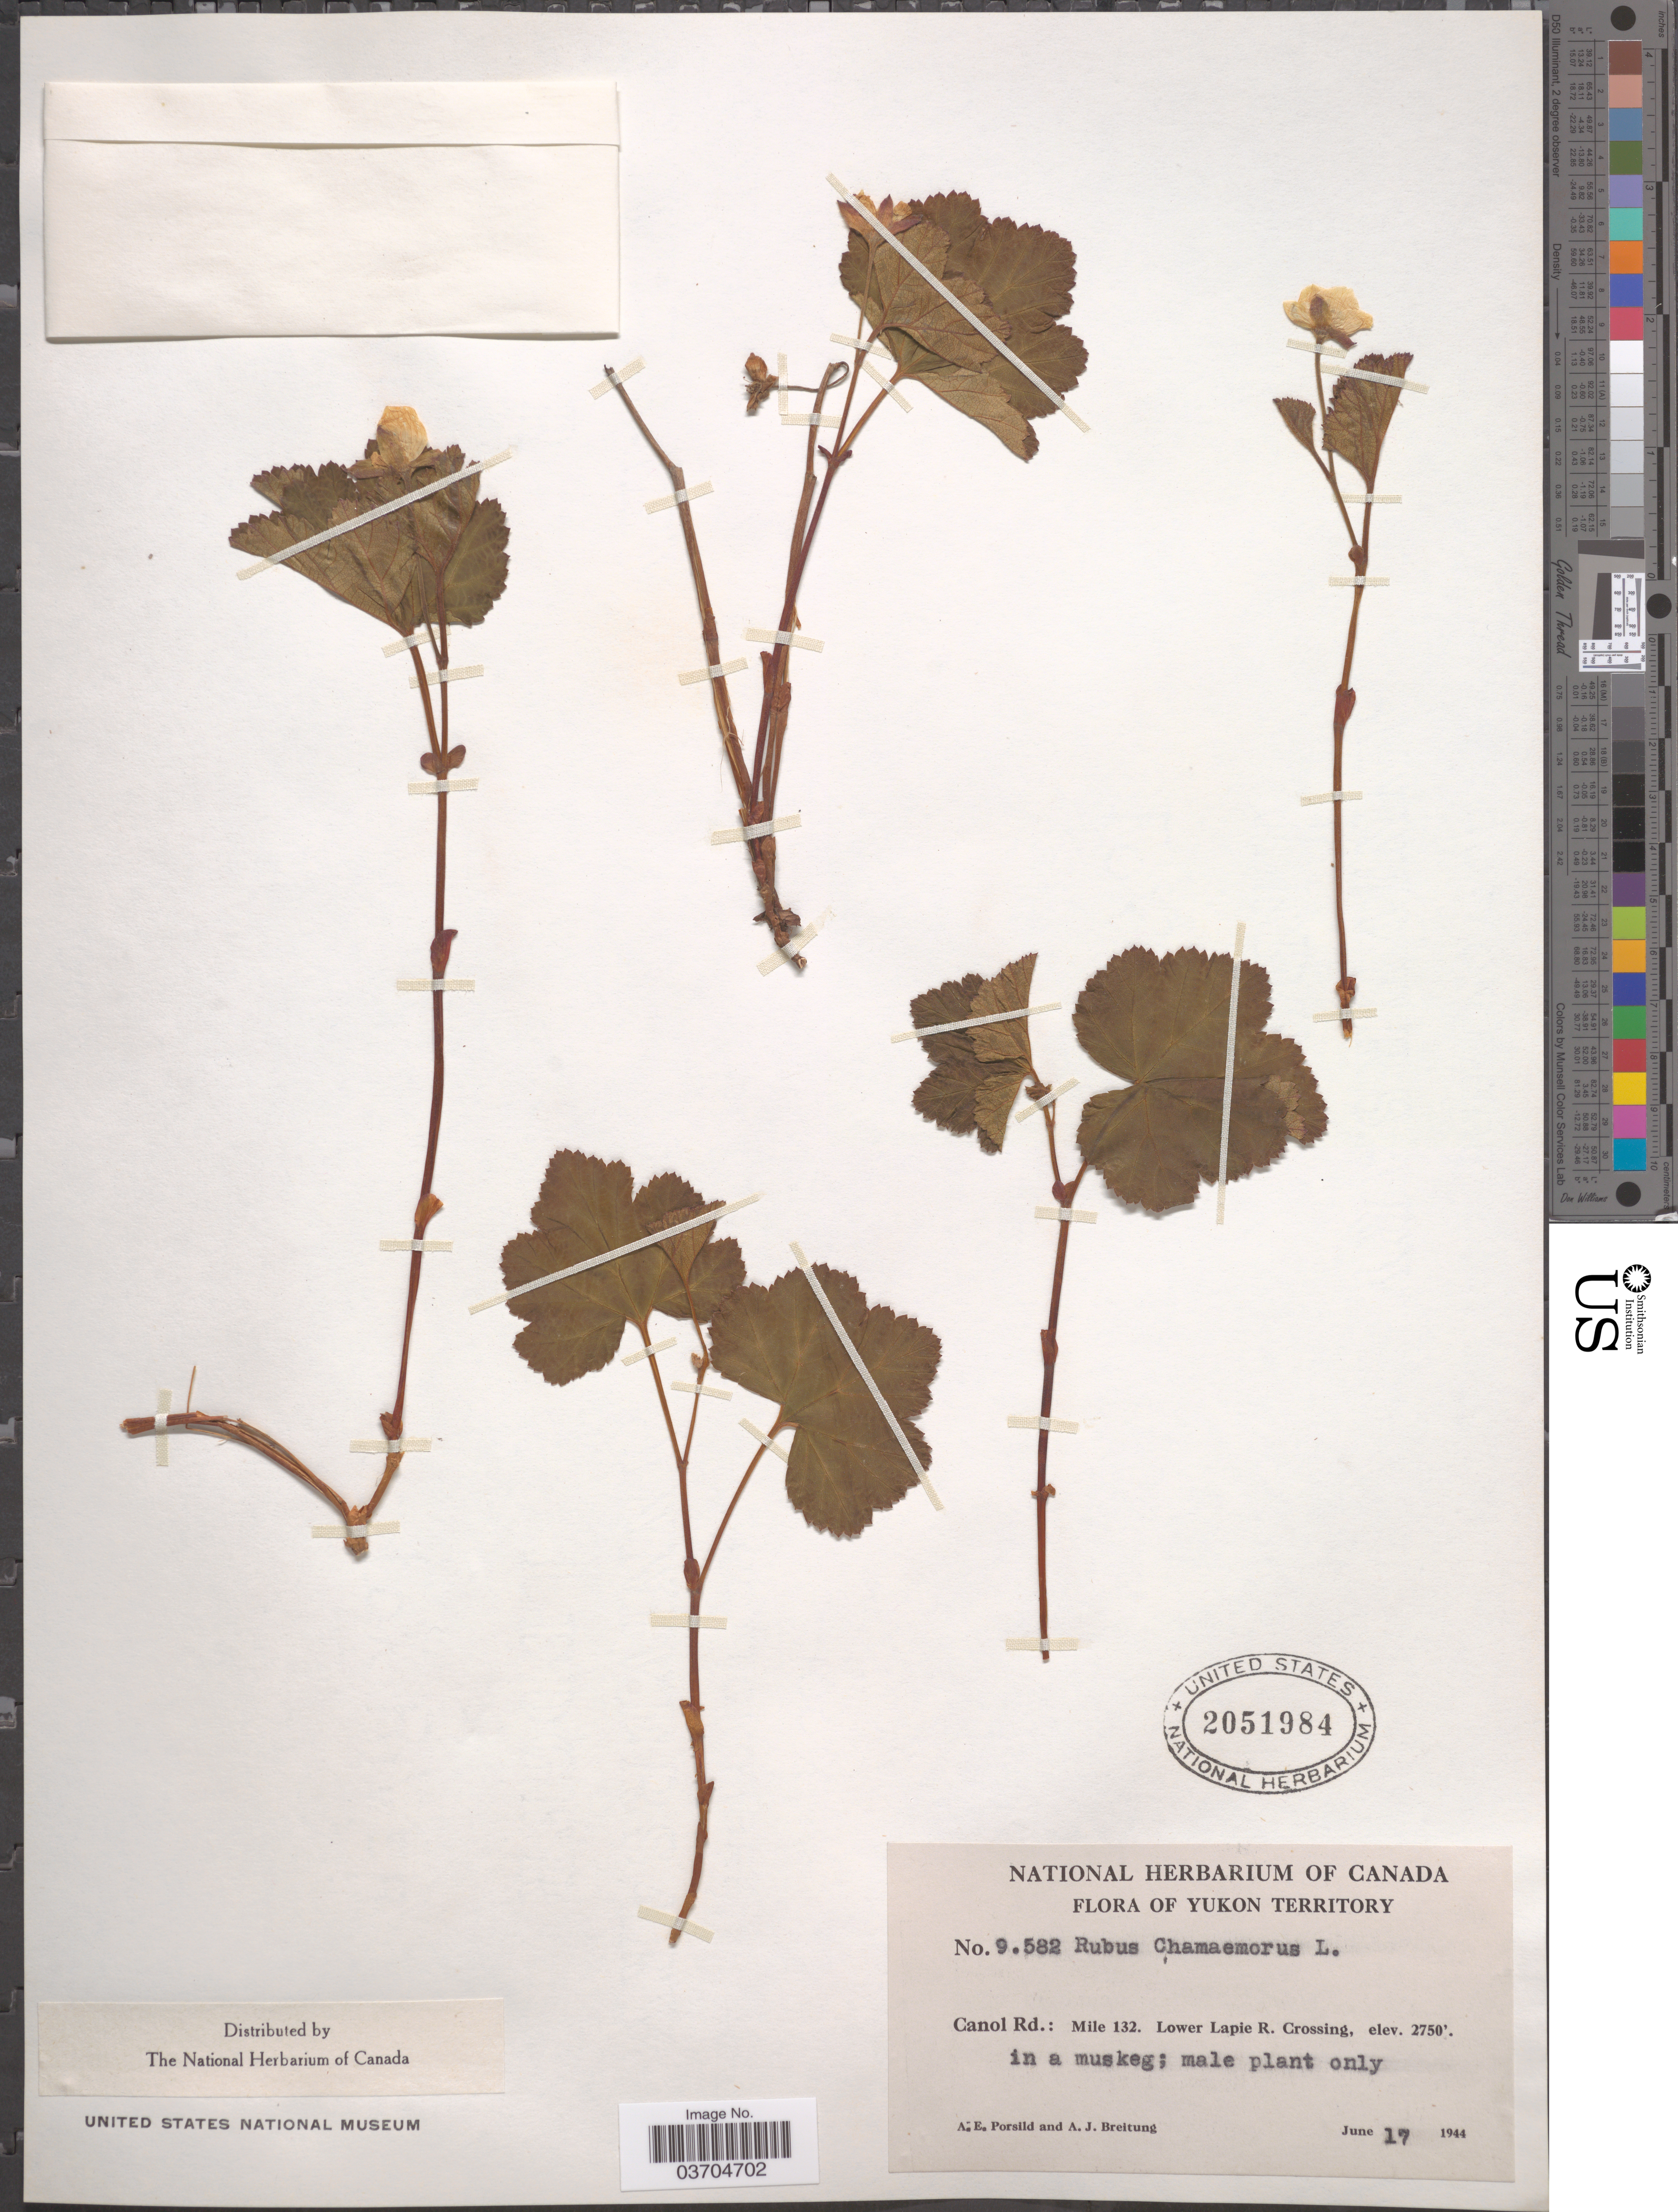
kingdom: Plantae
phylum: Tracheophyta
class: Magnoliopsida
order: Rosales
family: Rosaceae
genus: Rubus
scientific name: Rubus chamaemorus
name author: L.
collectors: A. E. Porsild & A. Breitung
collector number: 9582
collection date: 1944-06-17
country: Canada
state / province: Yukon Territory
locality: Canol Rd.: Mile 132. Lower Lapie R. Crossing.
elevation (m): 838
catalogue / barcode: US 2051984